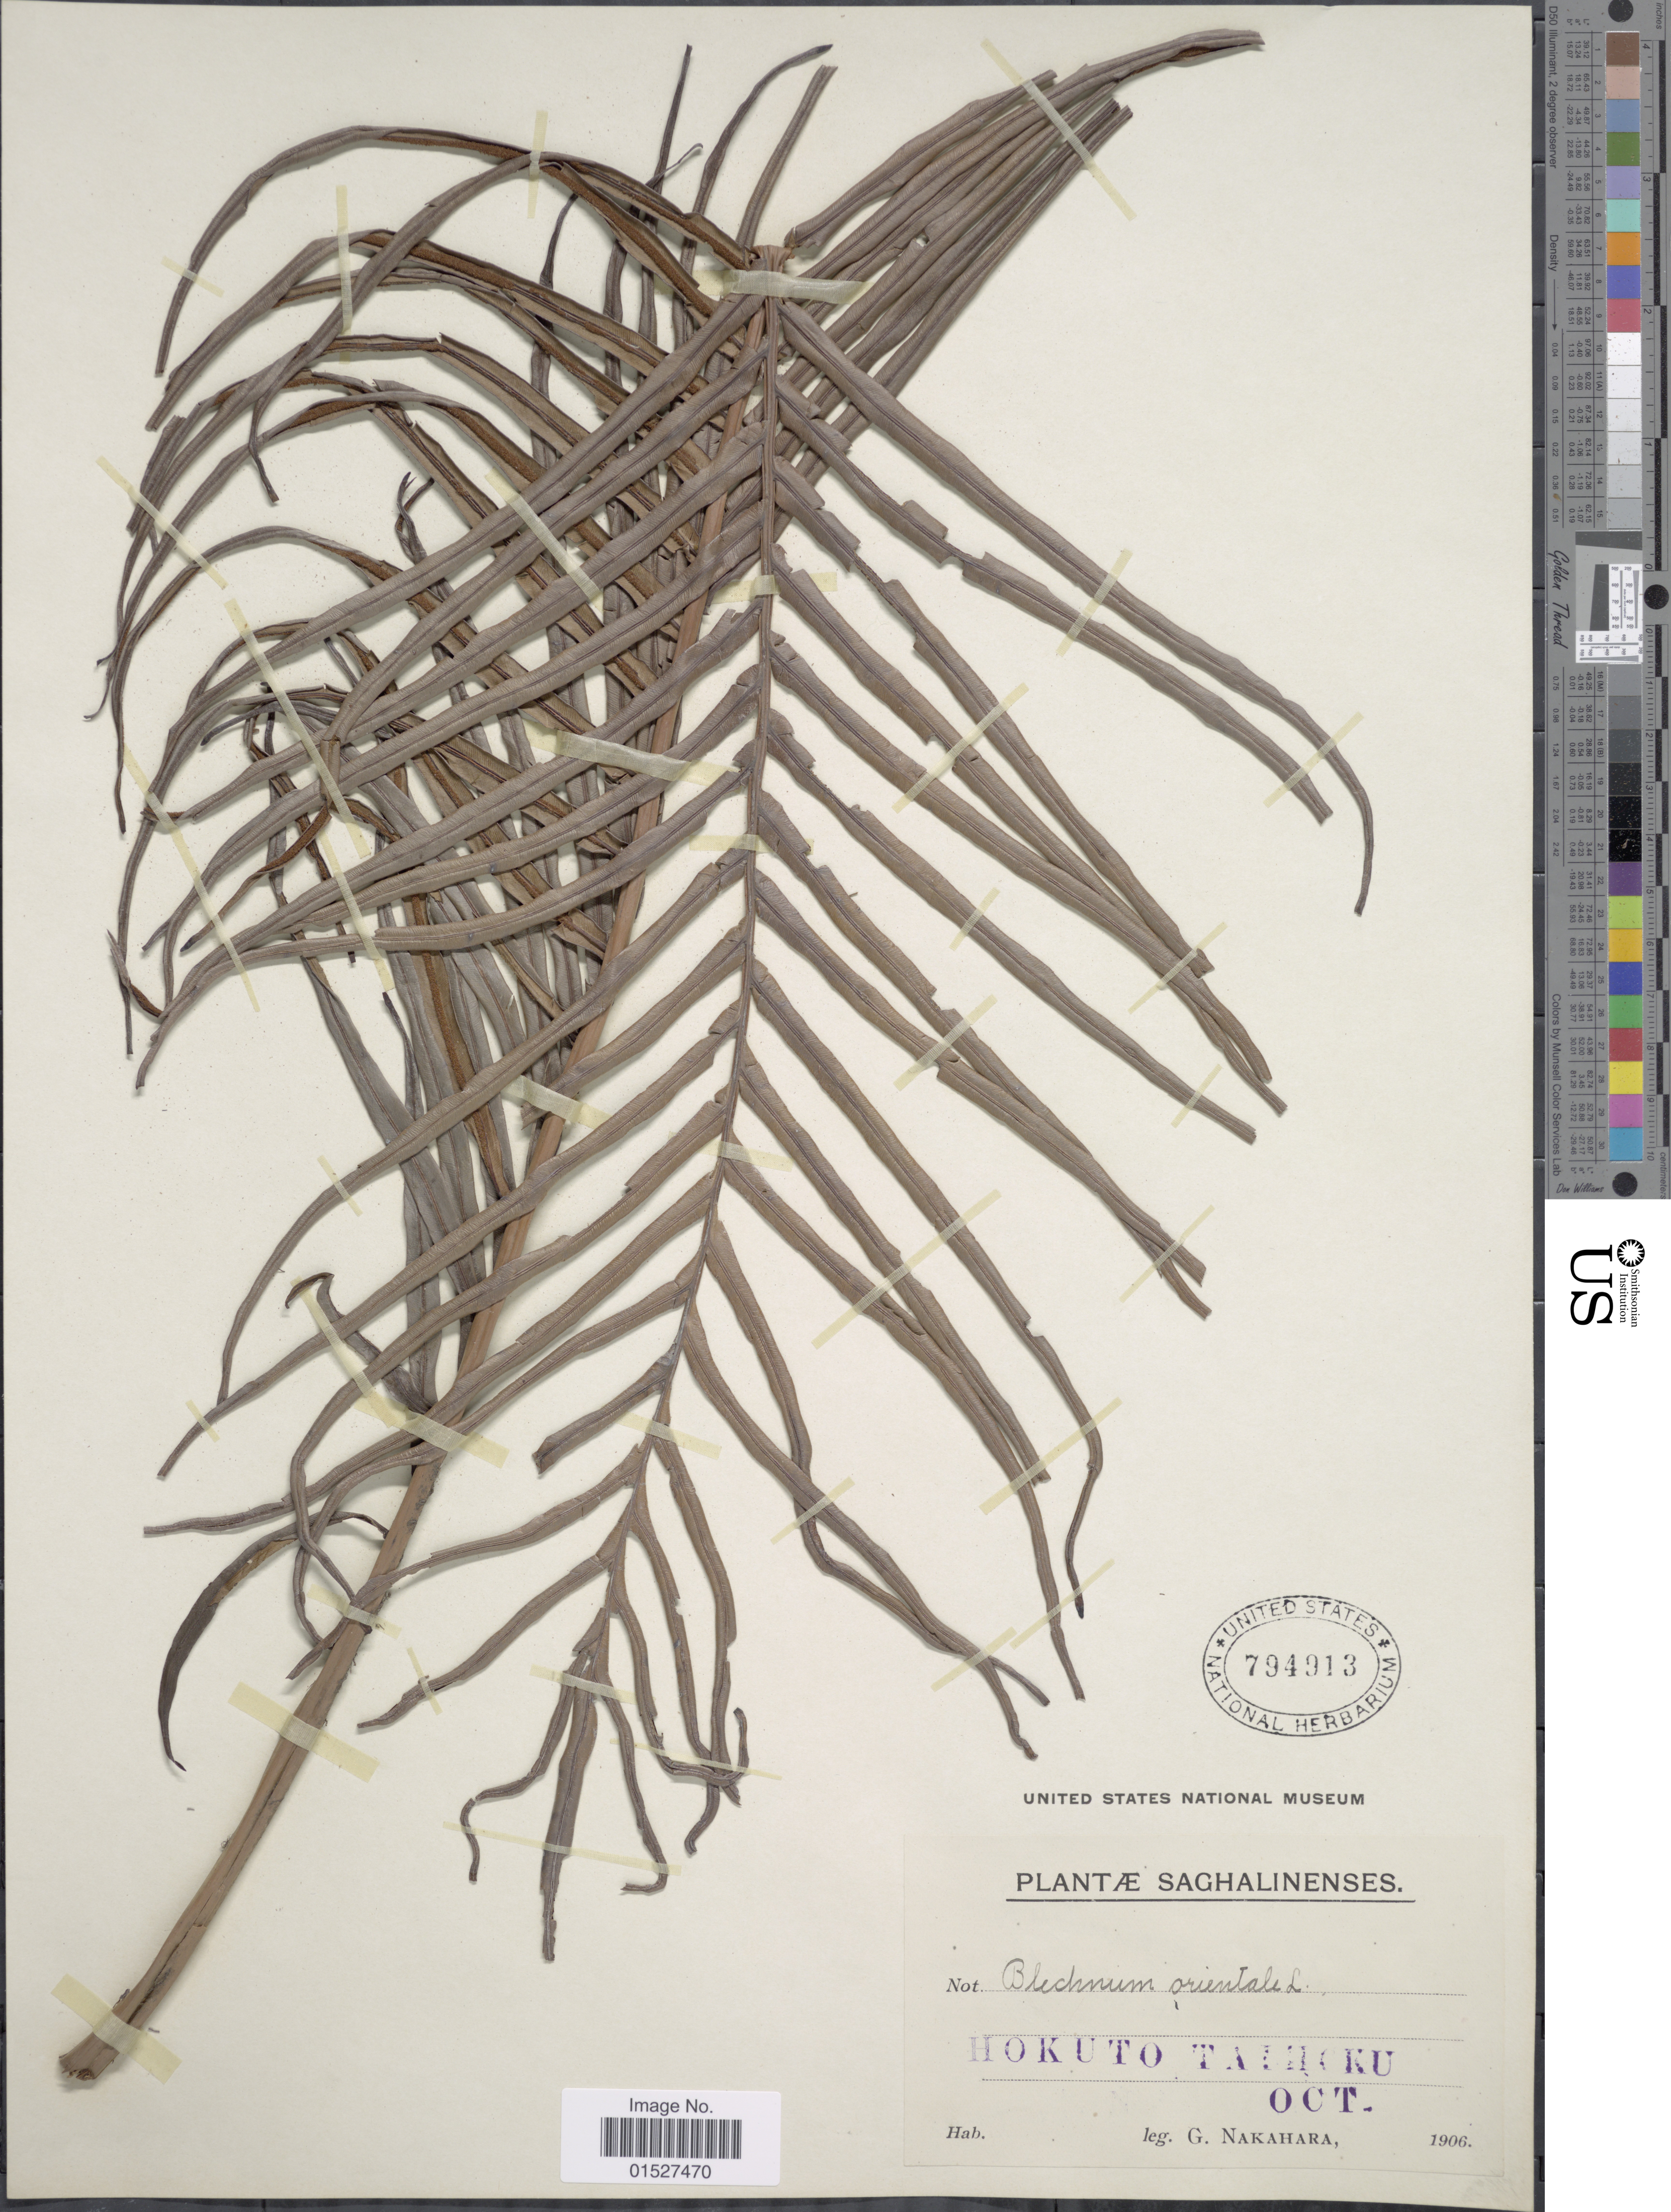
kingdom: Plantae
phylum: Tracheophyta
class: Polypodiopsida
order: Polypodiales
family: Blechnaceae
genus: Blechnum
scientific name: Blechnum orientale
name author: L.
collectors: G. Nakahara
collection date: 1906-10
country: Taiwan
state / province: Taipei City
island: Taiwan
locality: Saghalinenses. Hokuto Taliku. [interpreted]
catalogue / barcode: US 794913